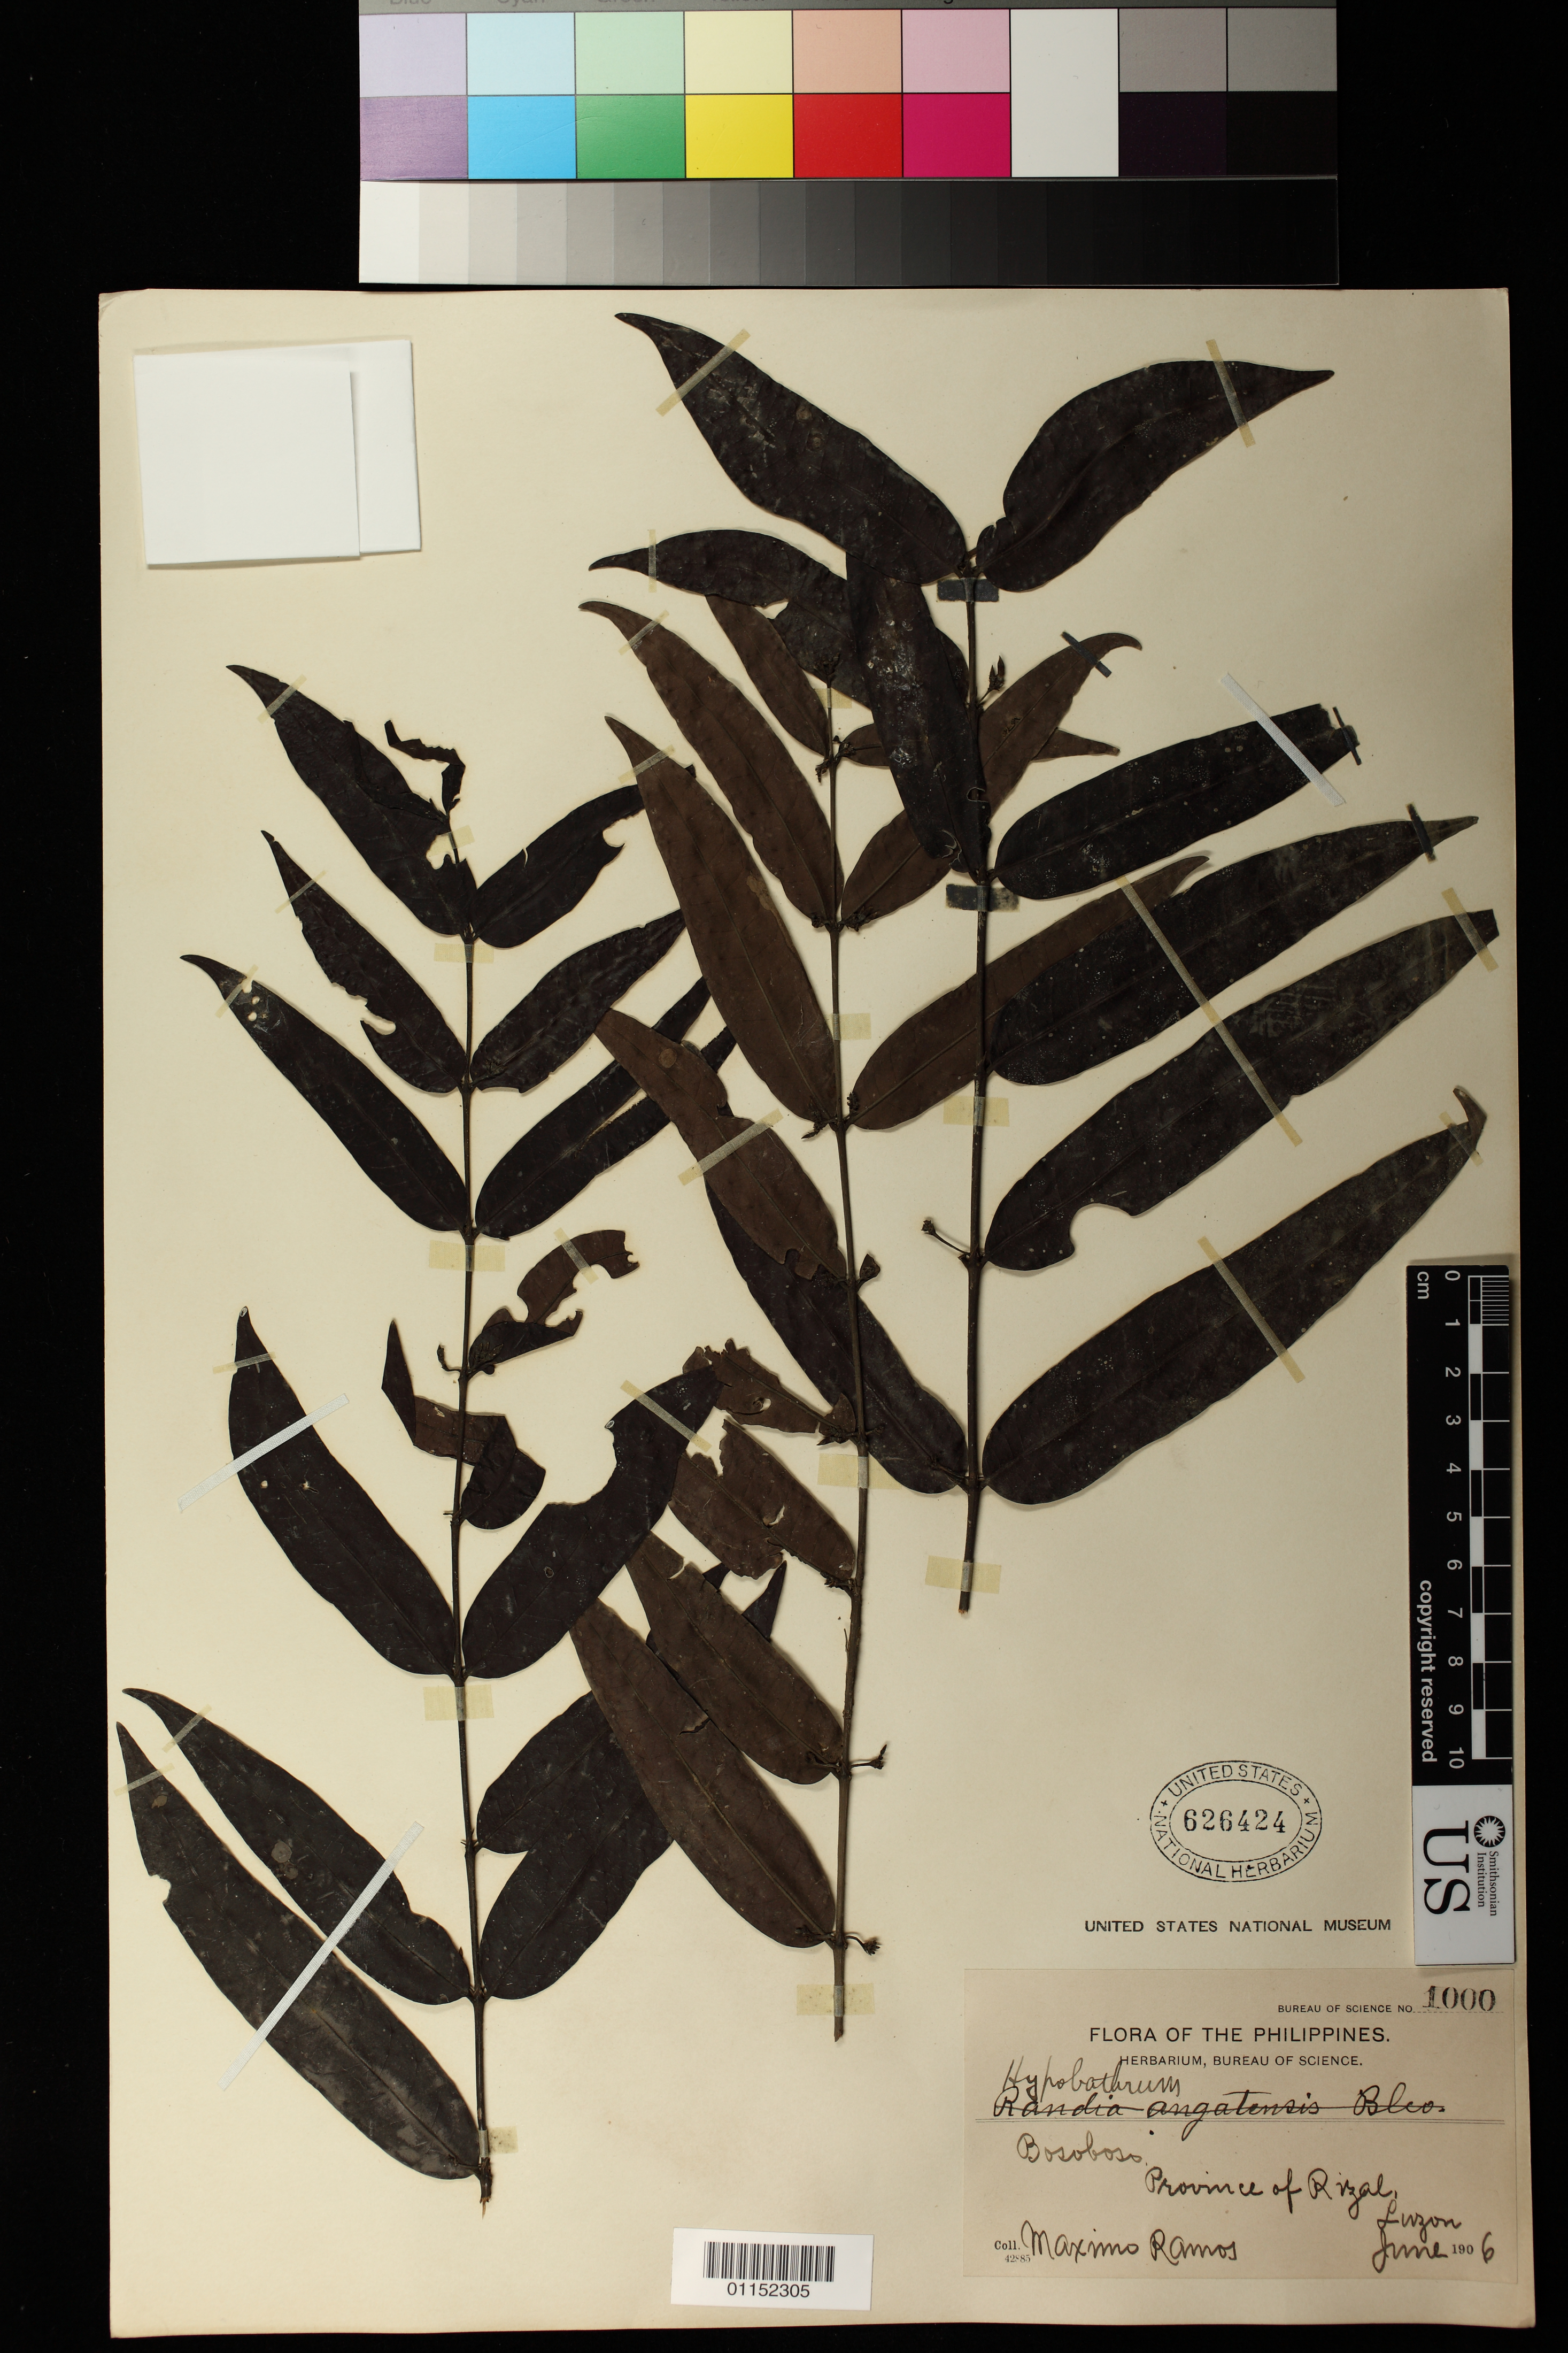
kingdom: Plantae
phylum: Tracheophyta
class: Magnoliopsida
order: Gentianales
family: Rubiaceae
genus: Hypobathrum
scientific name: Hypobathrum sp.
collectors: M. Ramos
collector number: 1000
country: Philippines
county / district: Rizal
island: Luzon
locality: Bosobosi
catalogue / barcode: US 626424